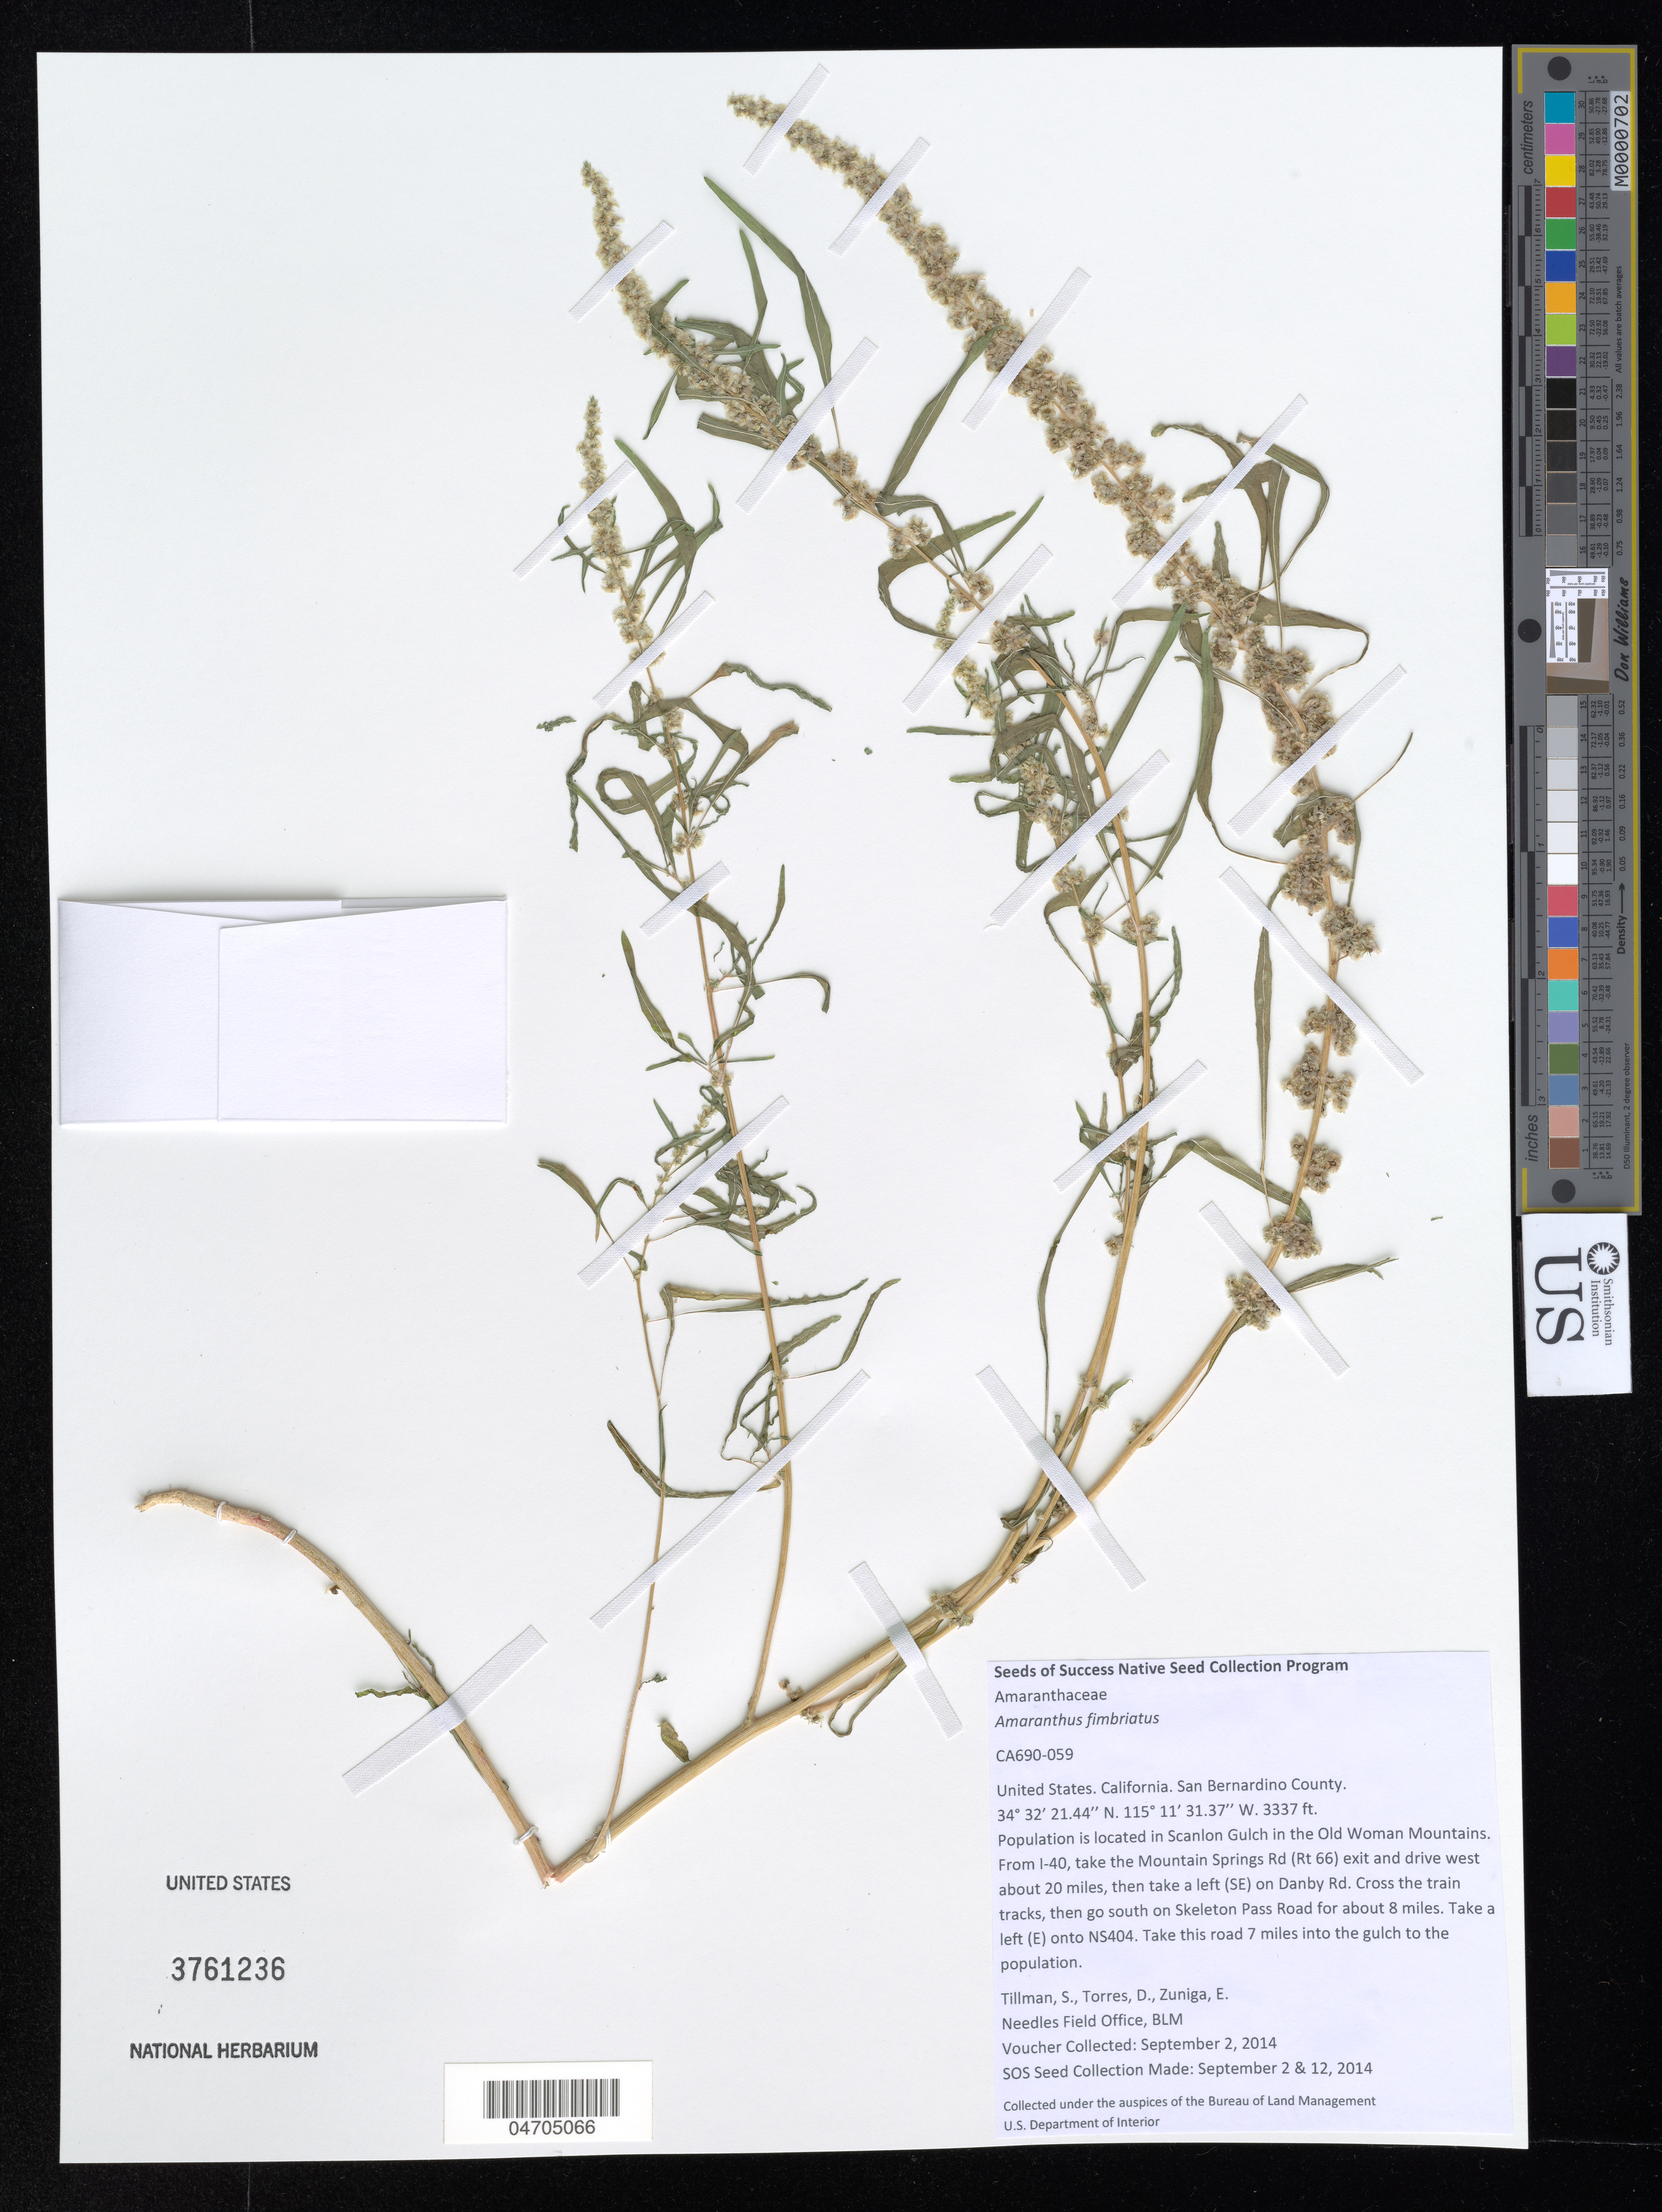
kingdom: Plantae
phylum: Tracheophyta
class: Magnoliopsida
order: Caryophyllales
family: Amaranthaceae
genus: Amaranthus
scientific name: Amaranthus fimbriatus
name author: (Torr.) Benth. ex S. Watson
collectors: S. Tillman, D. Torres & E. Zuniga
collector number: CA690-059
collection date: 2014-09-02/2014-09-12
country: United States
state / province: California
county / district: San Bernardino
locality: San Bernardino County. Population is located in Scanlon Gulch in the Old Woman Mountains. From I-40, take the Mountain Springs Rd (Rt 66) exit and drive west about 20 miles, then take a left (SE) on Danby Rd. Cross the train tracks, then go south on Skeleton Pass Road for about 8 miles. Take a left (E) onto NS404. Take this road 7 miles into the gulch to the population.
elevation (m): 1017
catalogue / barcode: US 3761236